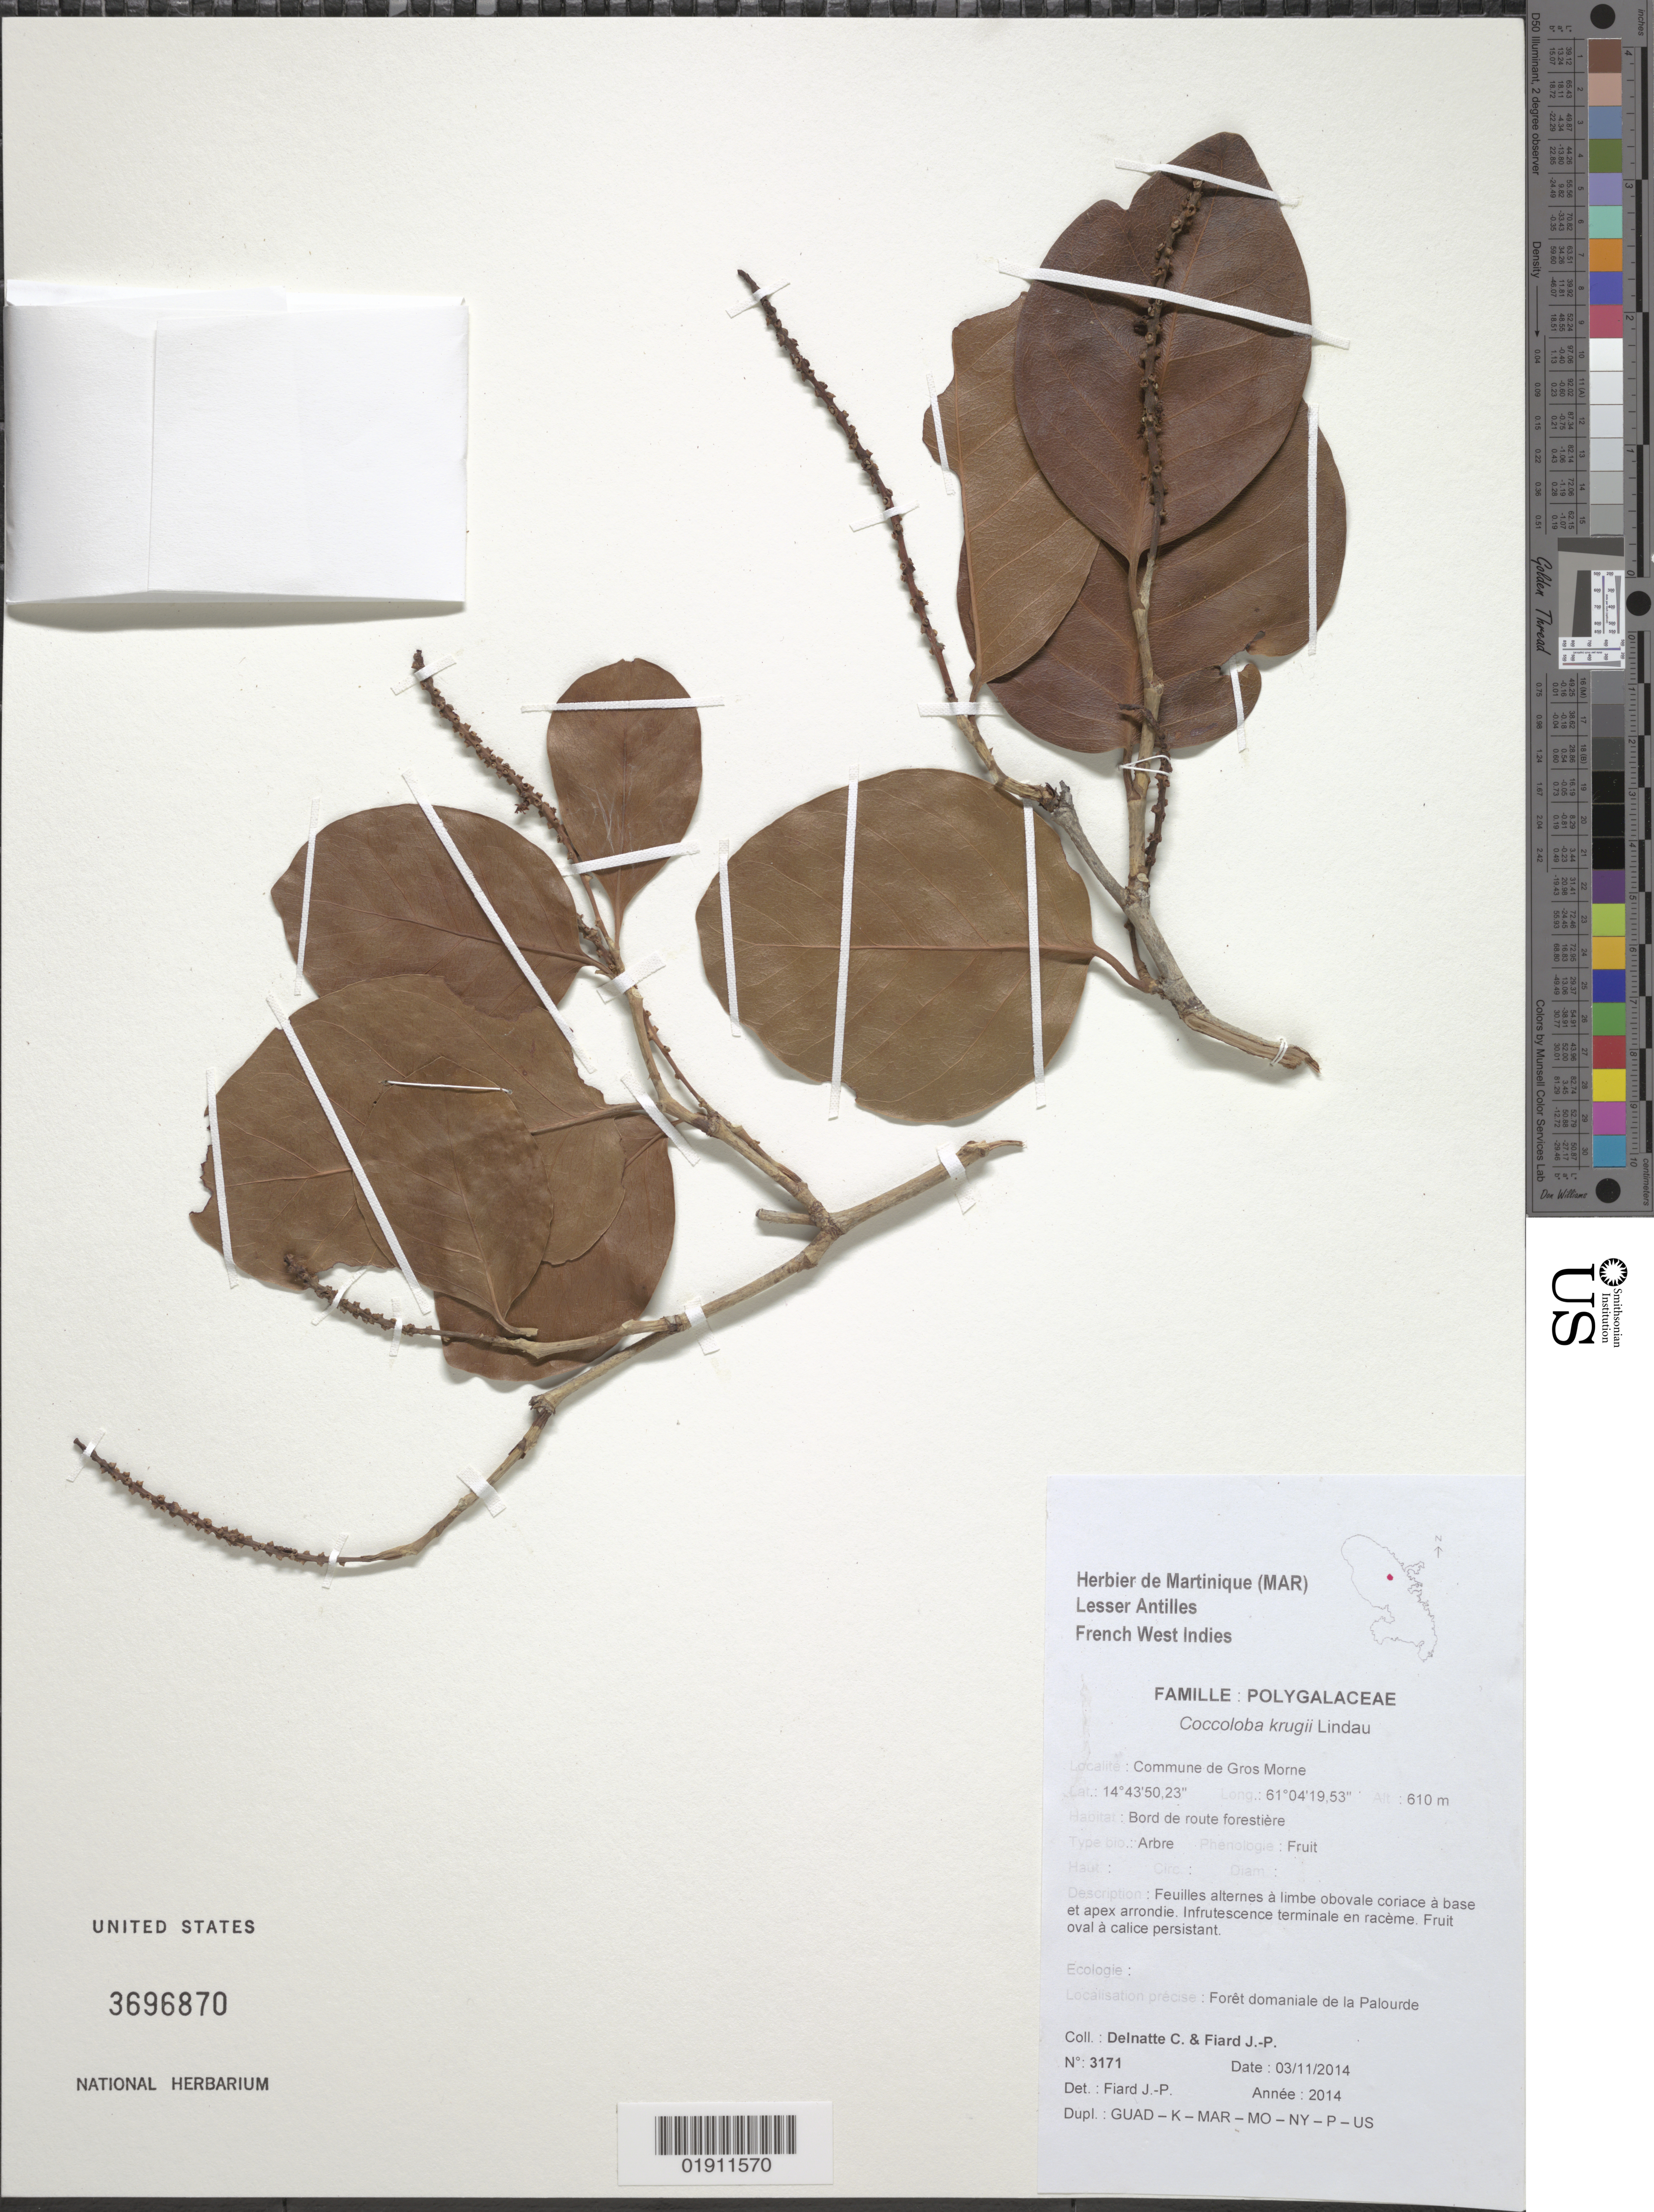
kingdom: Plantae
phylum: Tracheophyta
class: Magnoliopsida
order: Caryophyllales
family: Polygonaceae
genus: Coccoloba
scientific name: Coccoloba krugii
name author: Lindau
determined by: Fiard, J. P.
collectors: C. Delnatte & J.-P. Fiard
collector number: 3171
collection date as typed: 03/11/2014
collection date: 2014-11-03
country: Martinique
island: Martinique I.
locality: Commune de Gros Morne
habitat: Bord de route forestière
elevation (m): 610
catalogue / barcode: US 3696870